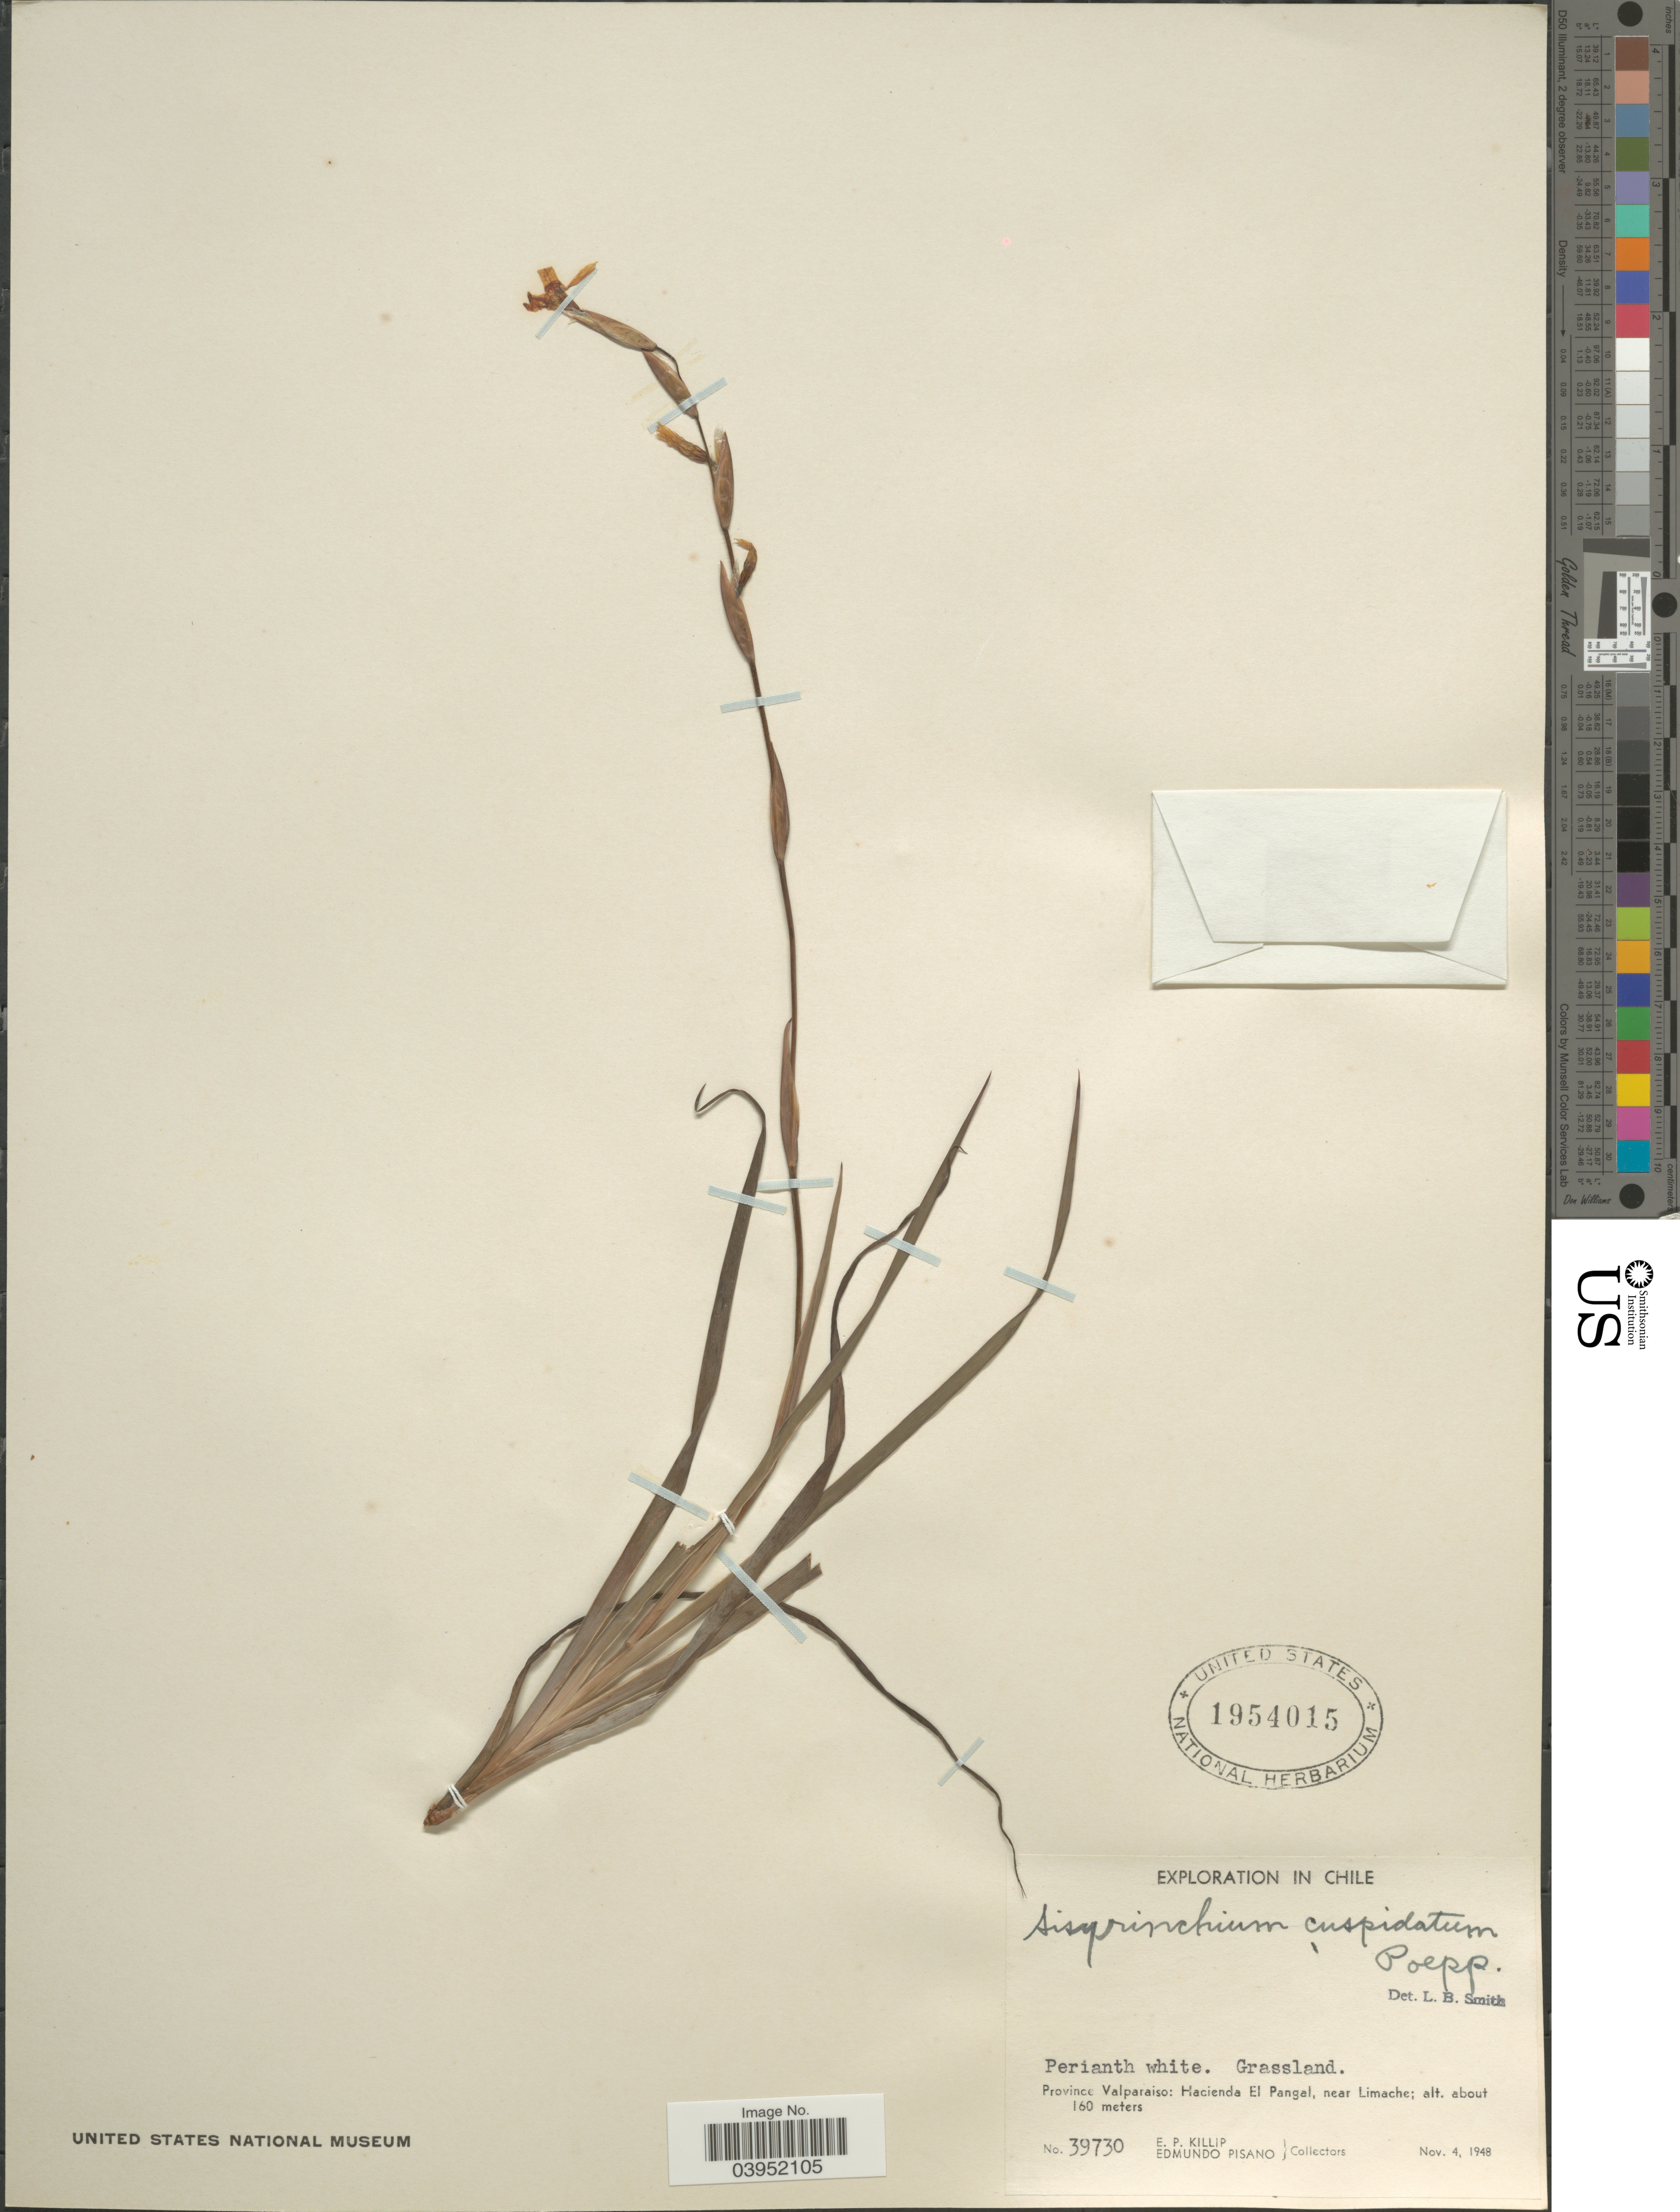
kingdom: Plantae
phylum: Tracheophyta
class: Liliopsida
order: Asparagales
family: Iridaceae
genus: Sisyrinchium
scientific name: Sisyrinchium cuspidatum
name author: Poepp.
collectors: E. P. Killip & E. Pisano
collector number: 39730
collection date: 1948-11-04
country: Chile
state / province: Valparaíso (V)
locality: Hacienda El Pangal, near Limache.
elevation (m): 160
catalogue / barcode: US 1954015